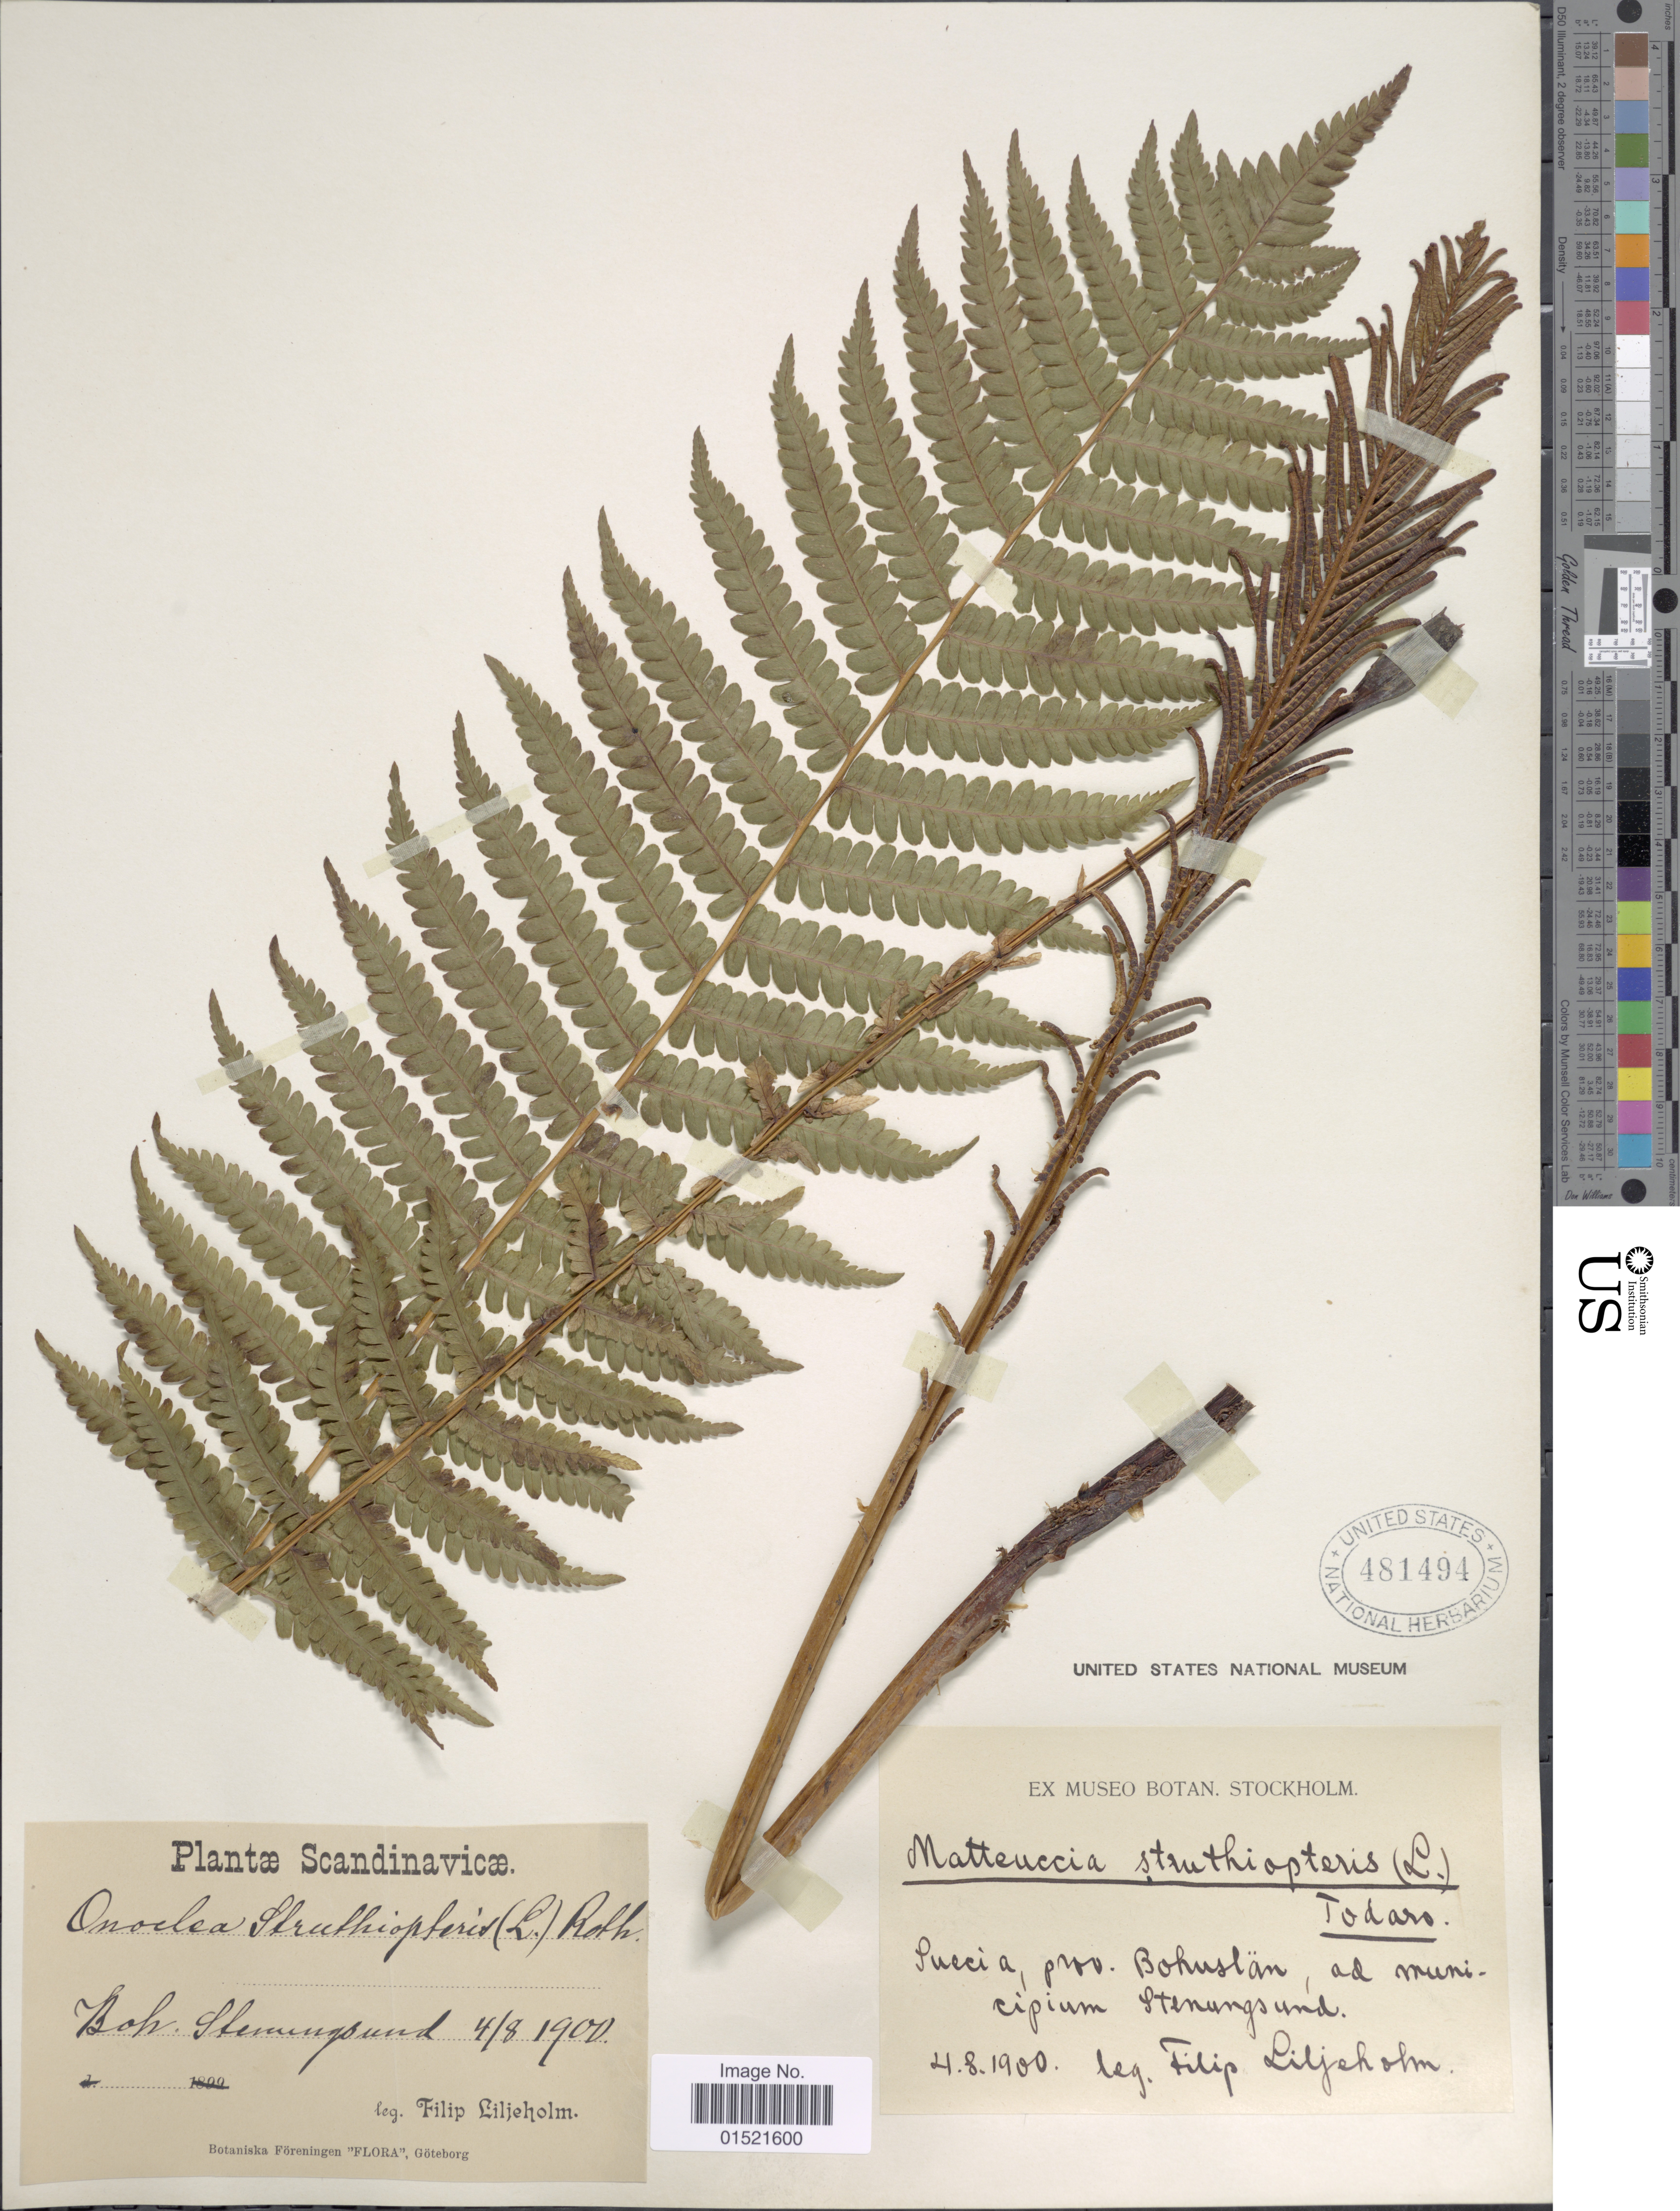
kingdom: Plantae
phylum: Tracheophyta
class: Polypodiopsida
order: Polypodiales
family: Onocleaceae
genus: Matteuccia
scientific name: Matteuccia struthiopteris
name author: (L.) Tod.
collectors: A. Liljeholm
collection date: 1900-04-08 or 1900-08-04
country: Sweden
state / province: Västra Götaland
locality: Stenungsund [Bohuslän]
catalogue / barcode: US 481494